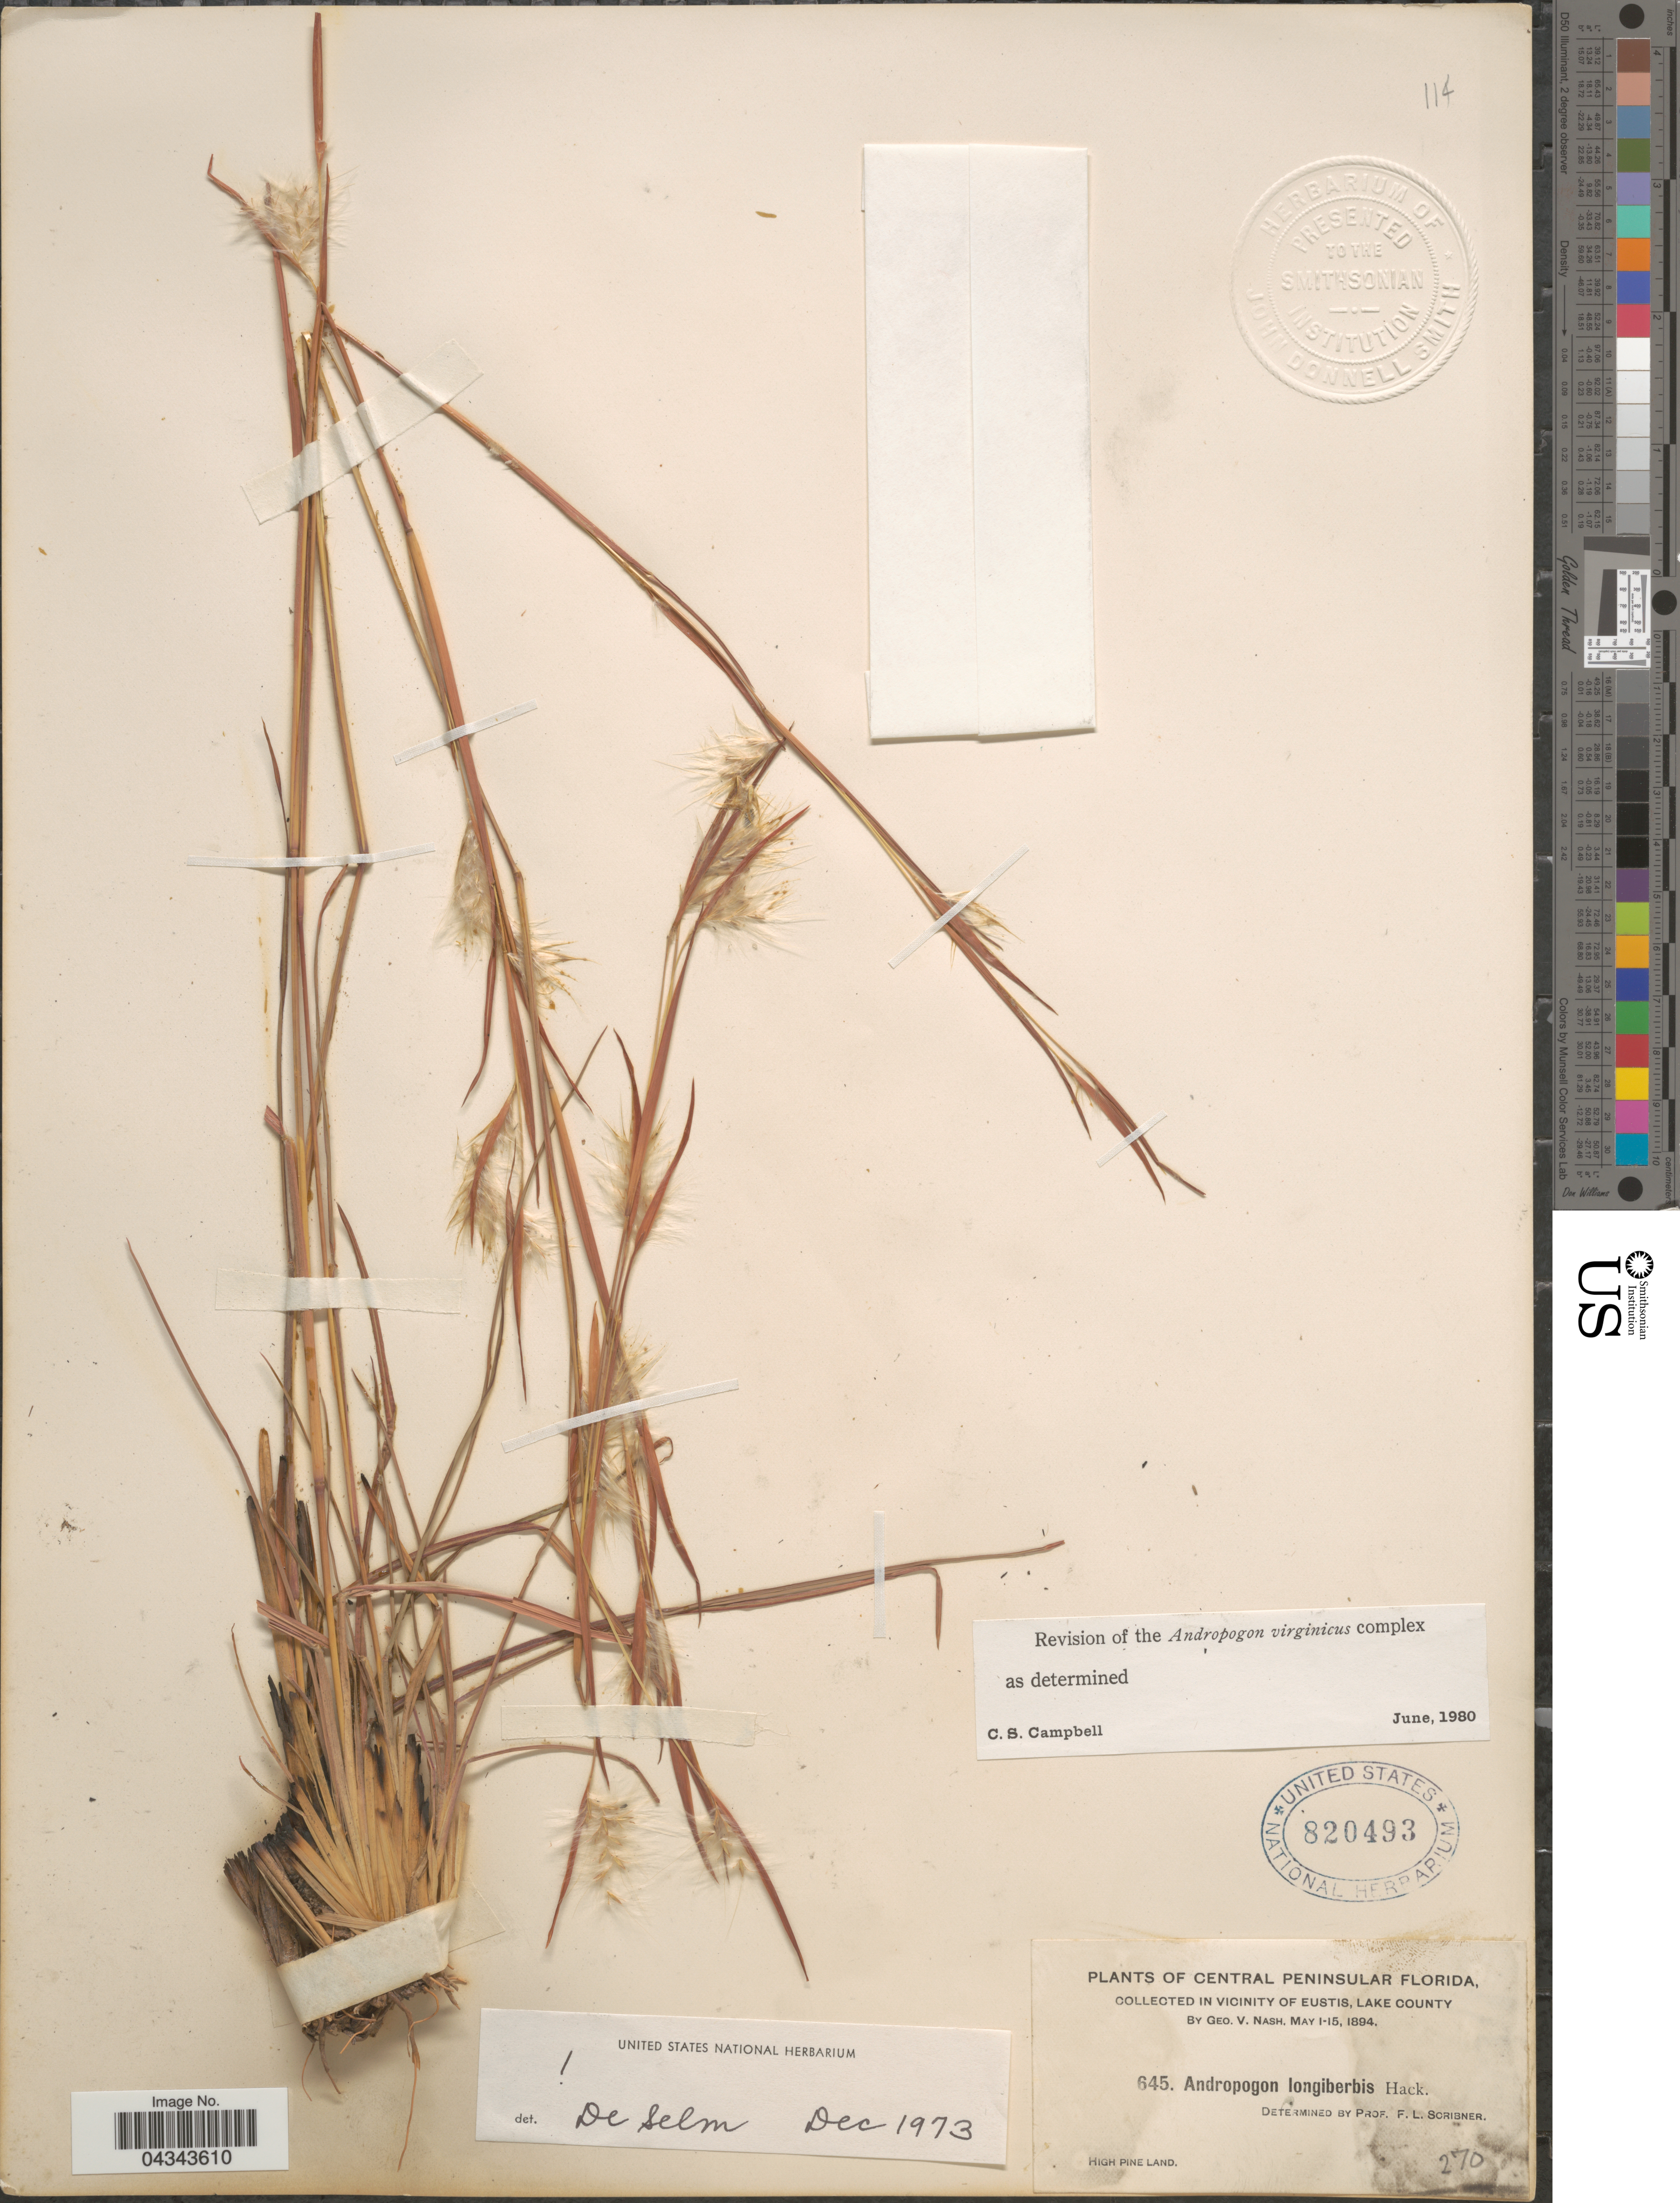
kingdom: Plantae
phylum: Tracheophyta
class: Liliopsida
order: Poales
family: Poaceae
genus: Andropogon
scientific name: Andropogon longiberbis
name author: Hack.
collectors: G. V. Nash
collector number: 645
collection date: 1894-05-01/1894-05-15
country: United States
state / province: Florida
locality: Central Peninsular Florida, in vicinity of Eustis, Lake County. High pine land.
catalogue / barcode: US 820493